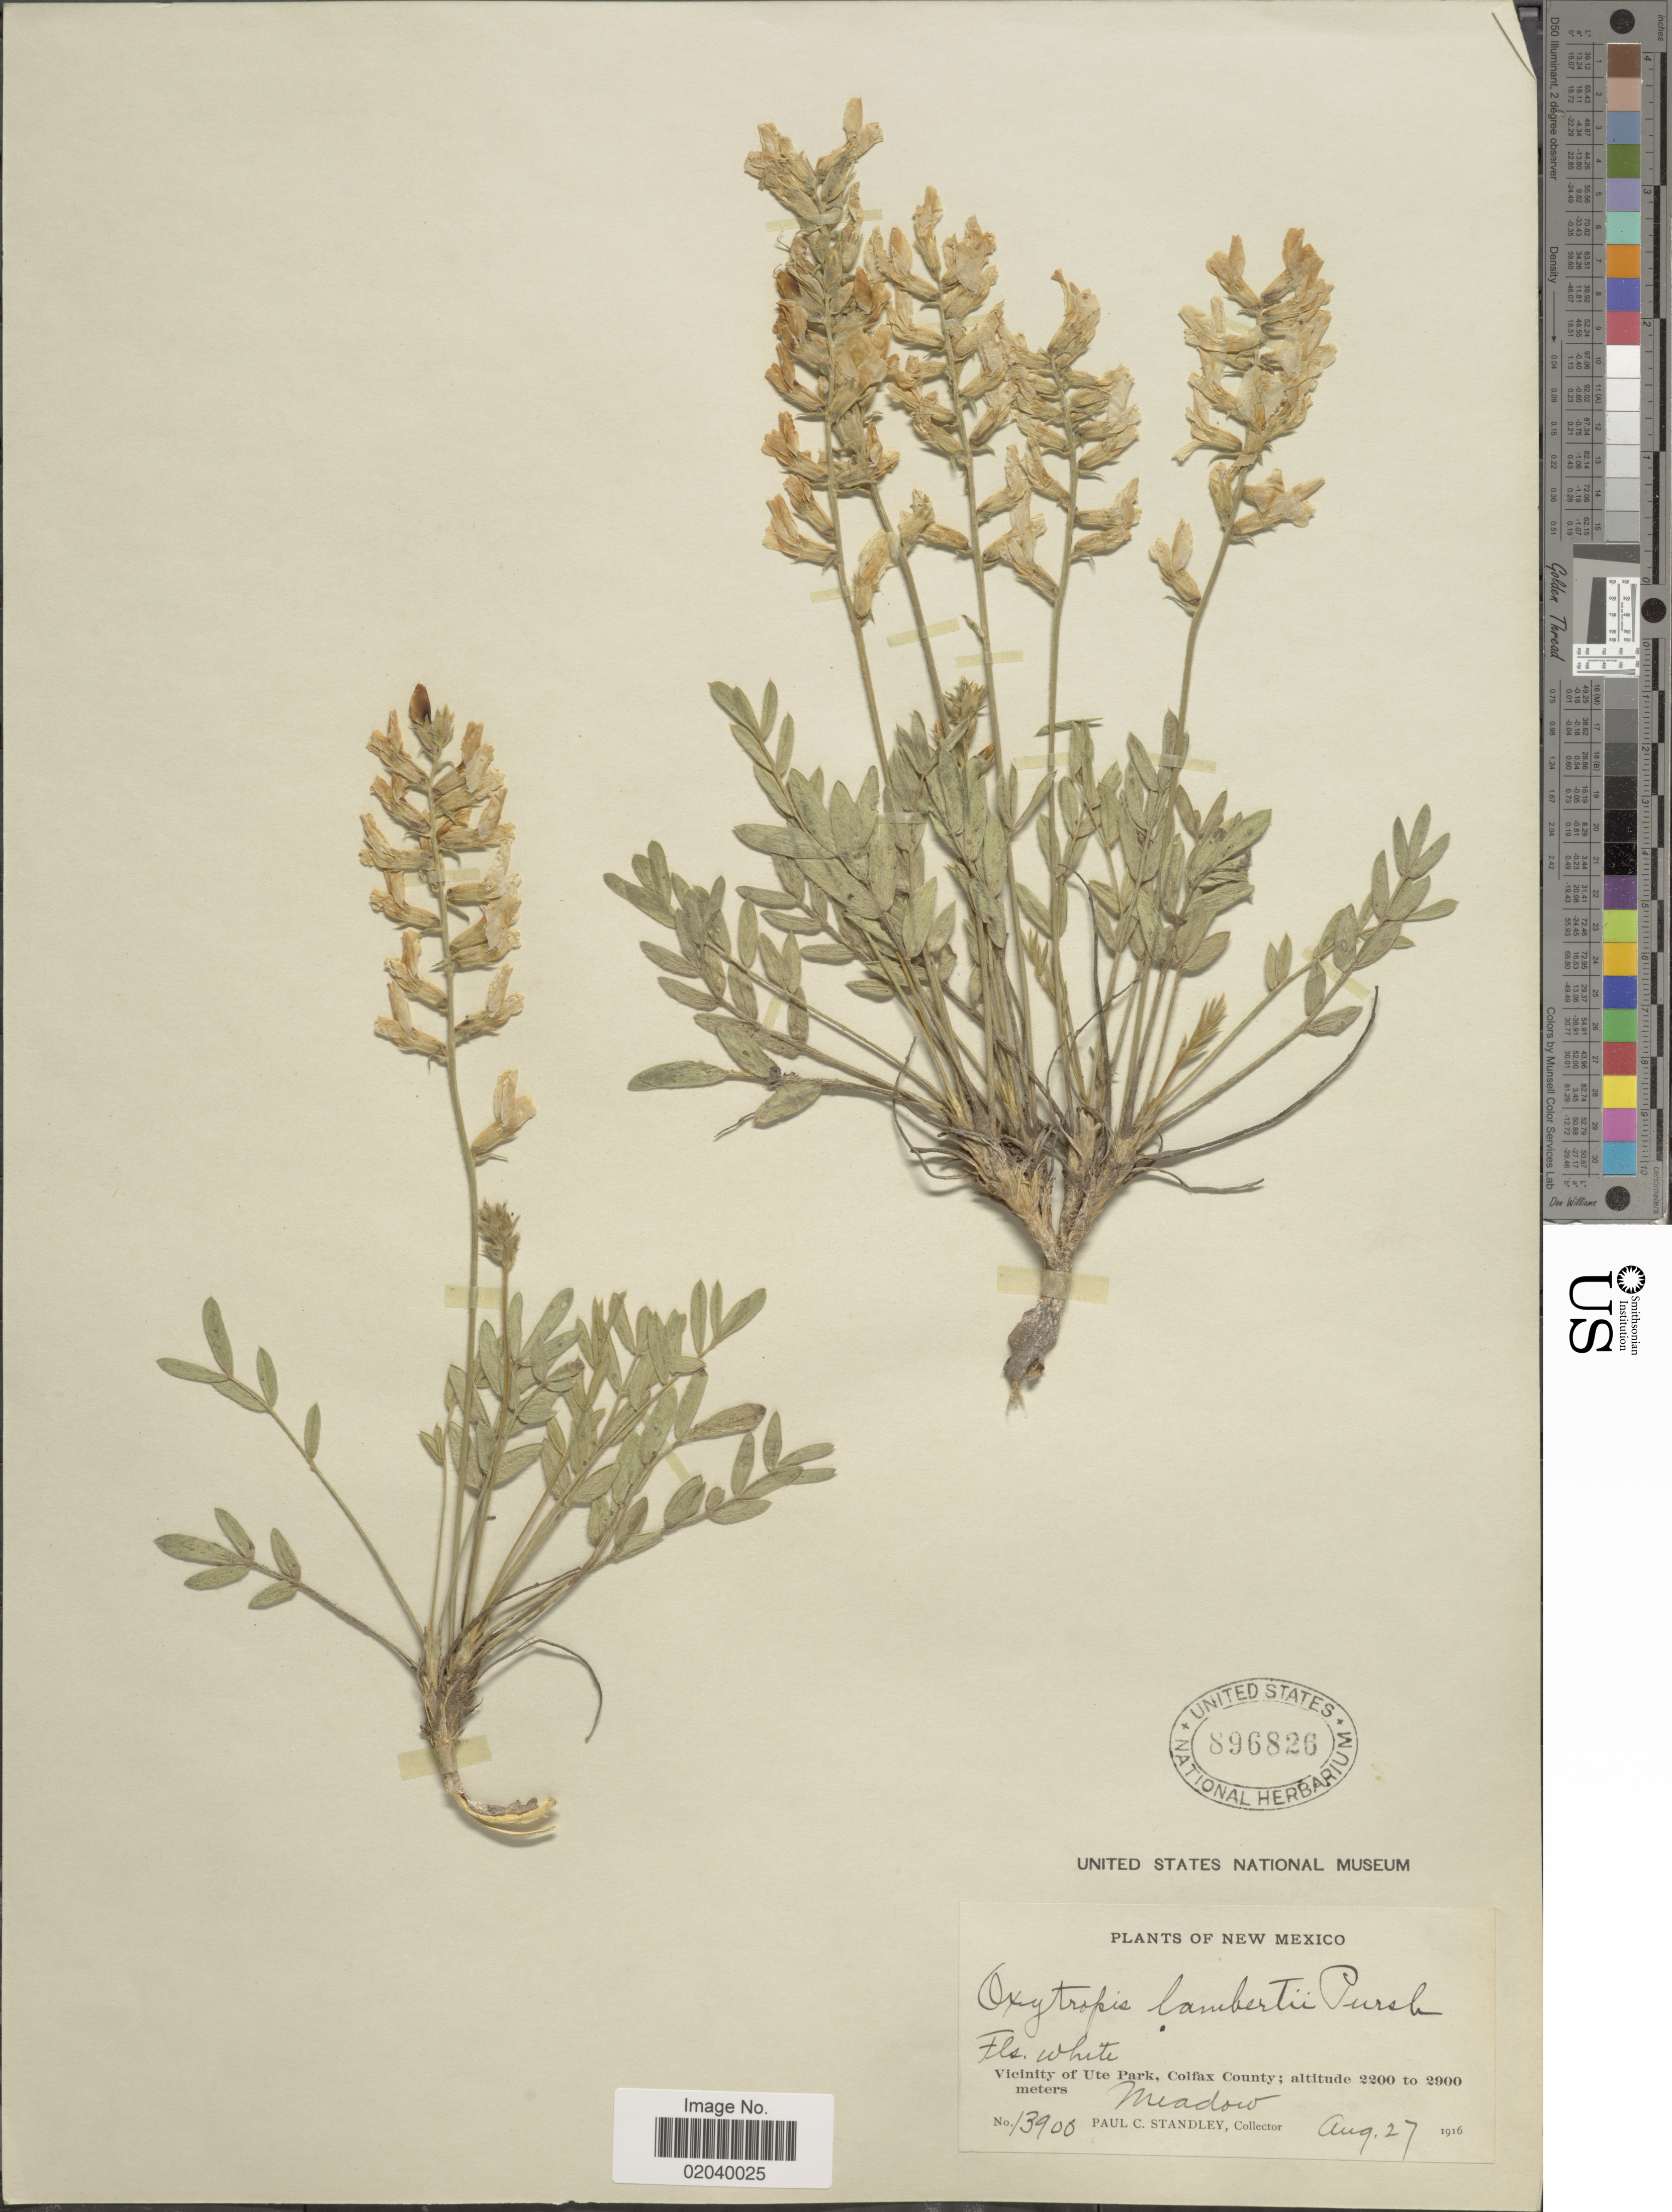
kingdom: Plantae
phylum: Tracheophyta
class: Magnoliopsida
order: Fabales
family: Fabaceae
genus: Oxytropis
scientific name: Oxytropis lambertii var. bigelovii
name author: A. Gray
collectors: P. C. Standley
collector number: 13900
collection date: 1916-08-27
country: United States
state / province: New Mexico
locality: Vicinity of Ute Park, Colfax County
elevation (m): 2200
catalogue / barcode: US 896826